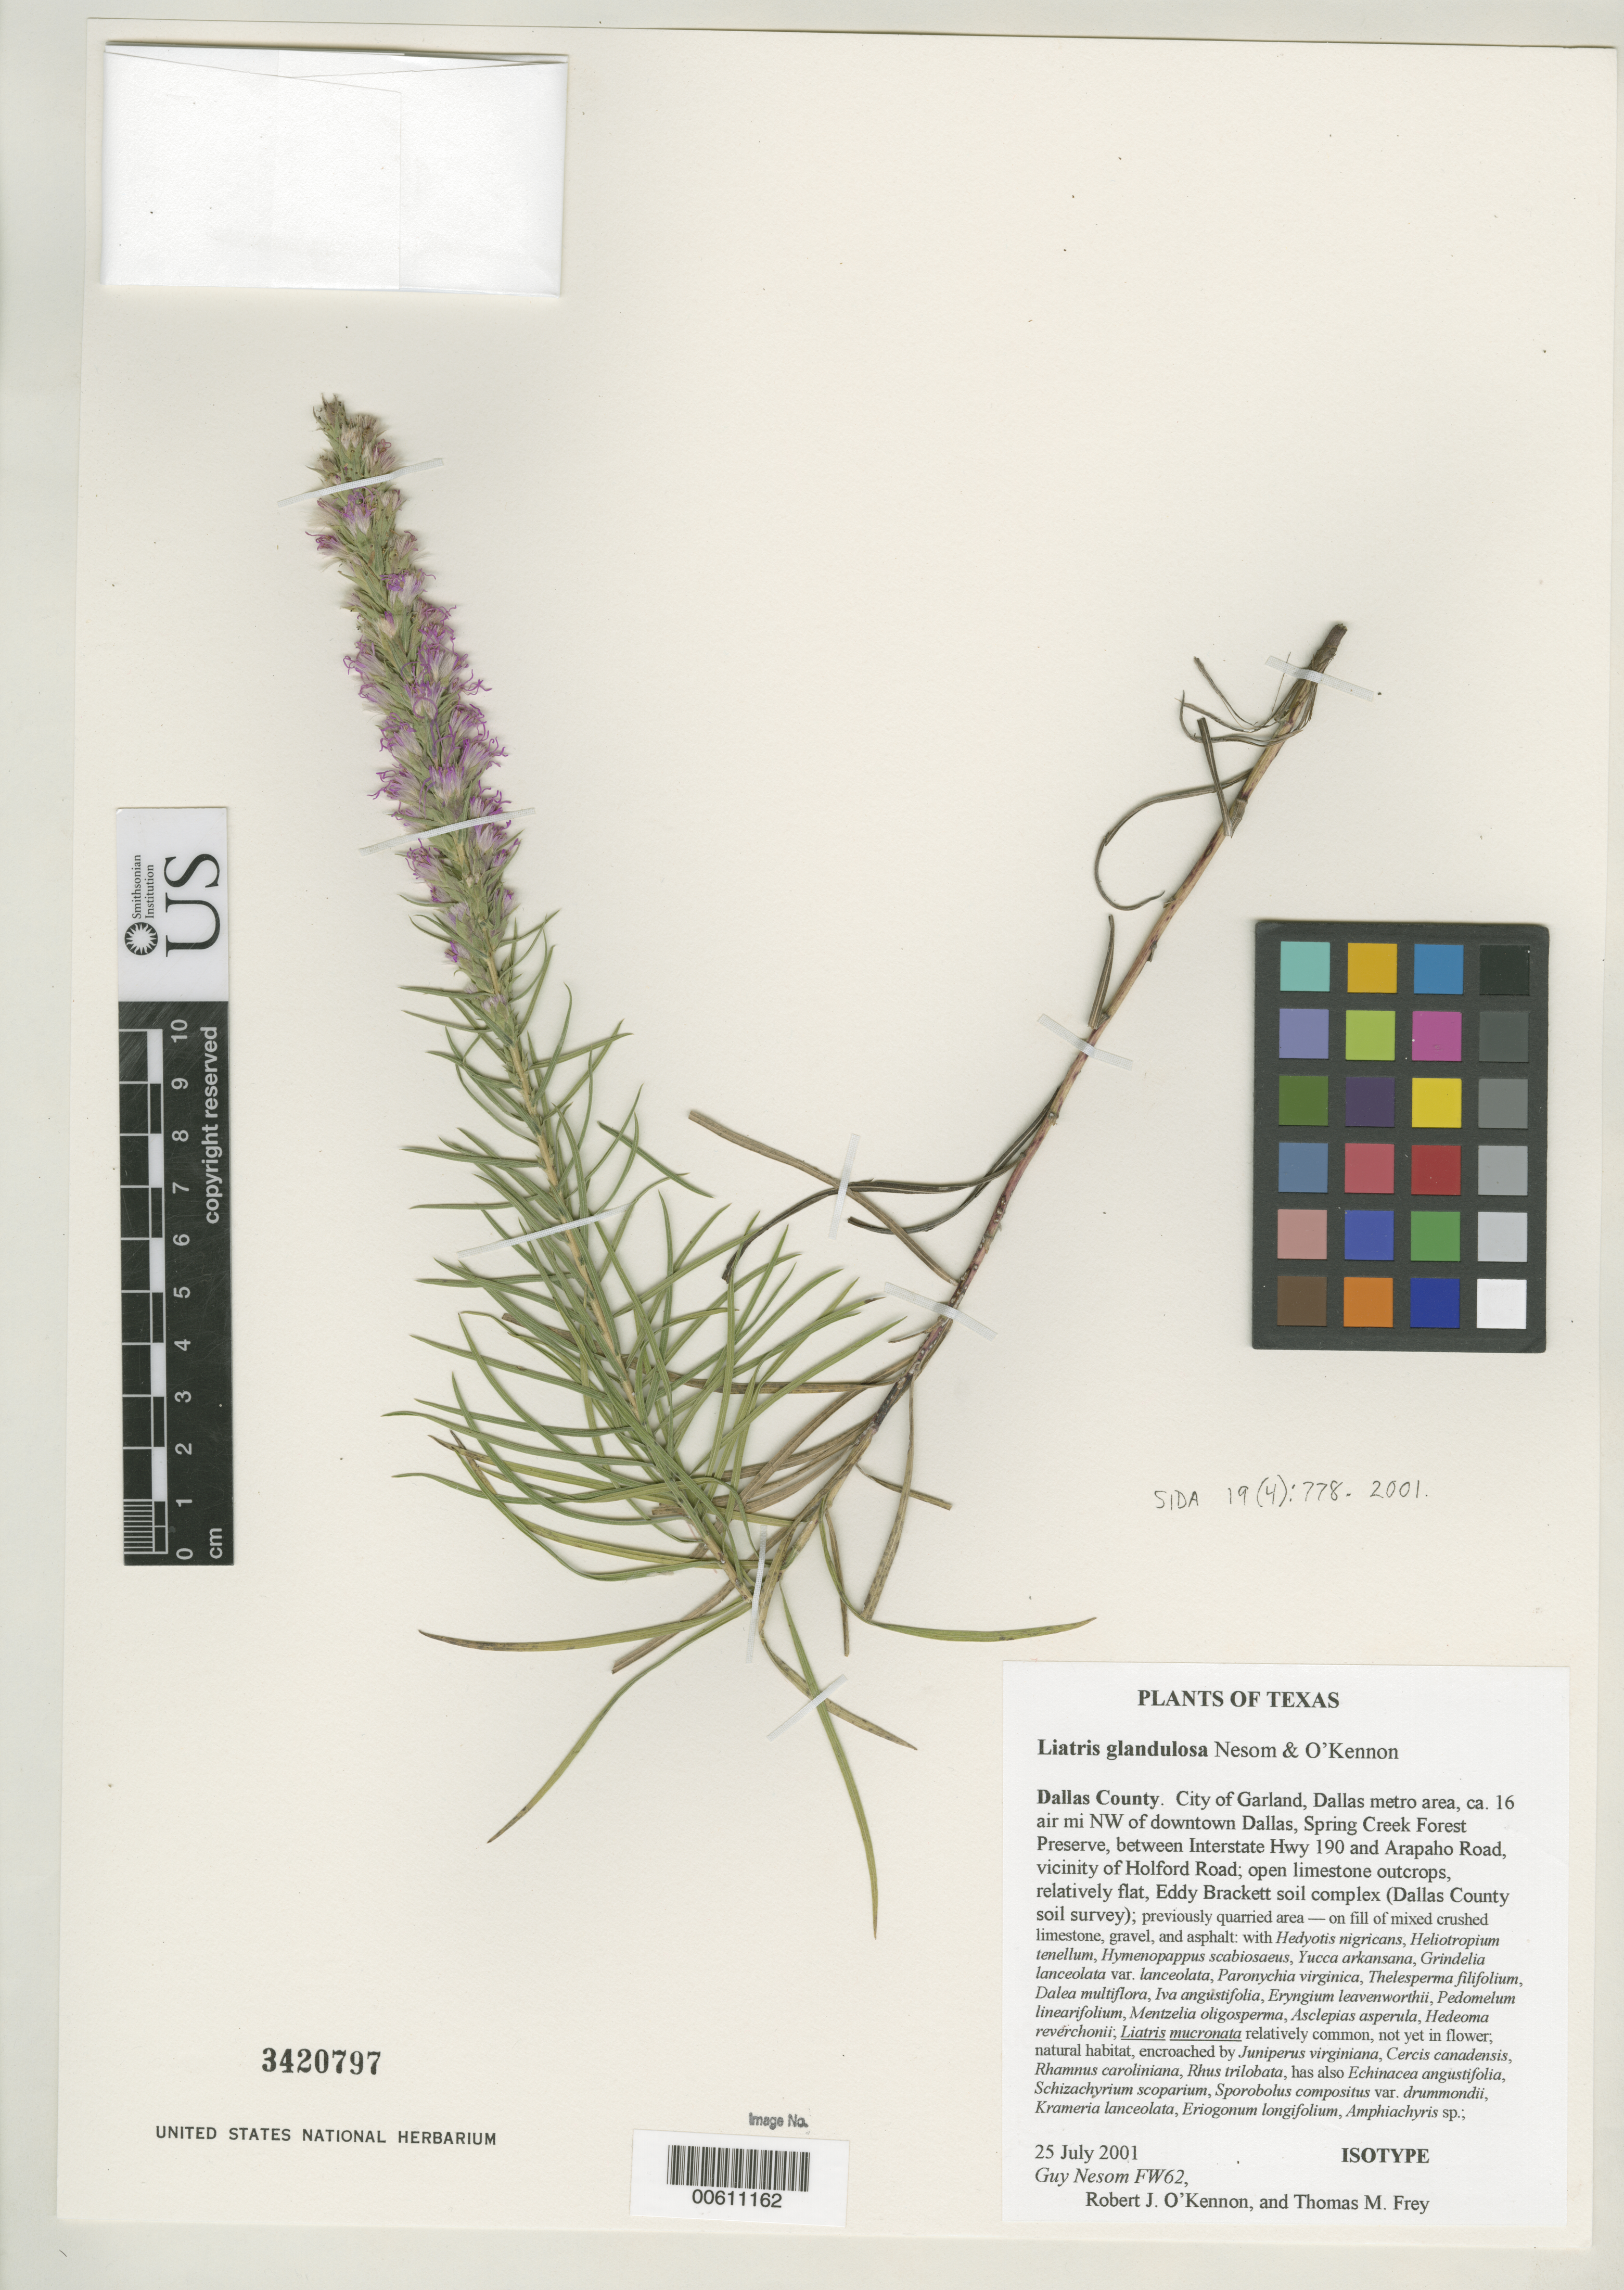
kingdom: Plantae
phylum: Tracheophyta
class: Magnoliopsida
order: Asterales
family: Asteraceae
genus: Liatris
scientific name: Liatris glandulosa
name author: G.L. Nesom & O'Kennon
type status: Isotype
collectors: G. L. Nesom, R. O'Kennon & T. Frey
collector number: FW62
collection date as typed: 25 Jul 2001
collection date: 2001-07-25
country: United States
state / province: Texas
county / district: Dallas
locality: Garland, Spring Creek Forest Preserve, between Interstate Hwy 190 and Arapaho Road, Holford Road.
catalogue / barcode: US 3420797